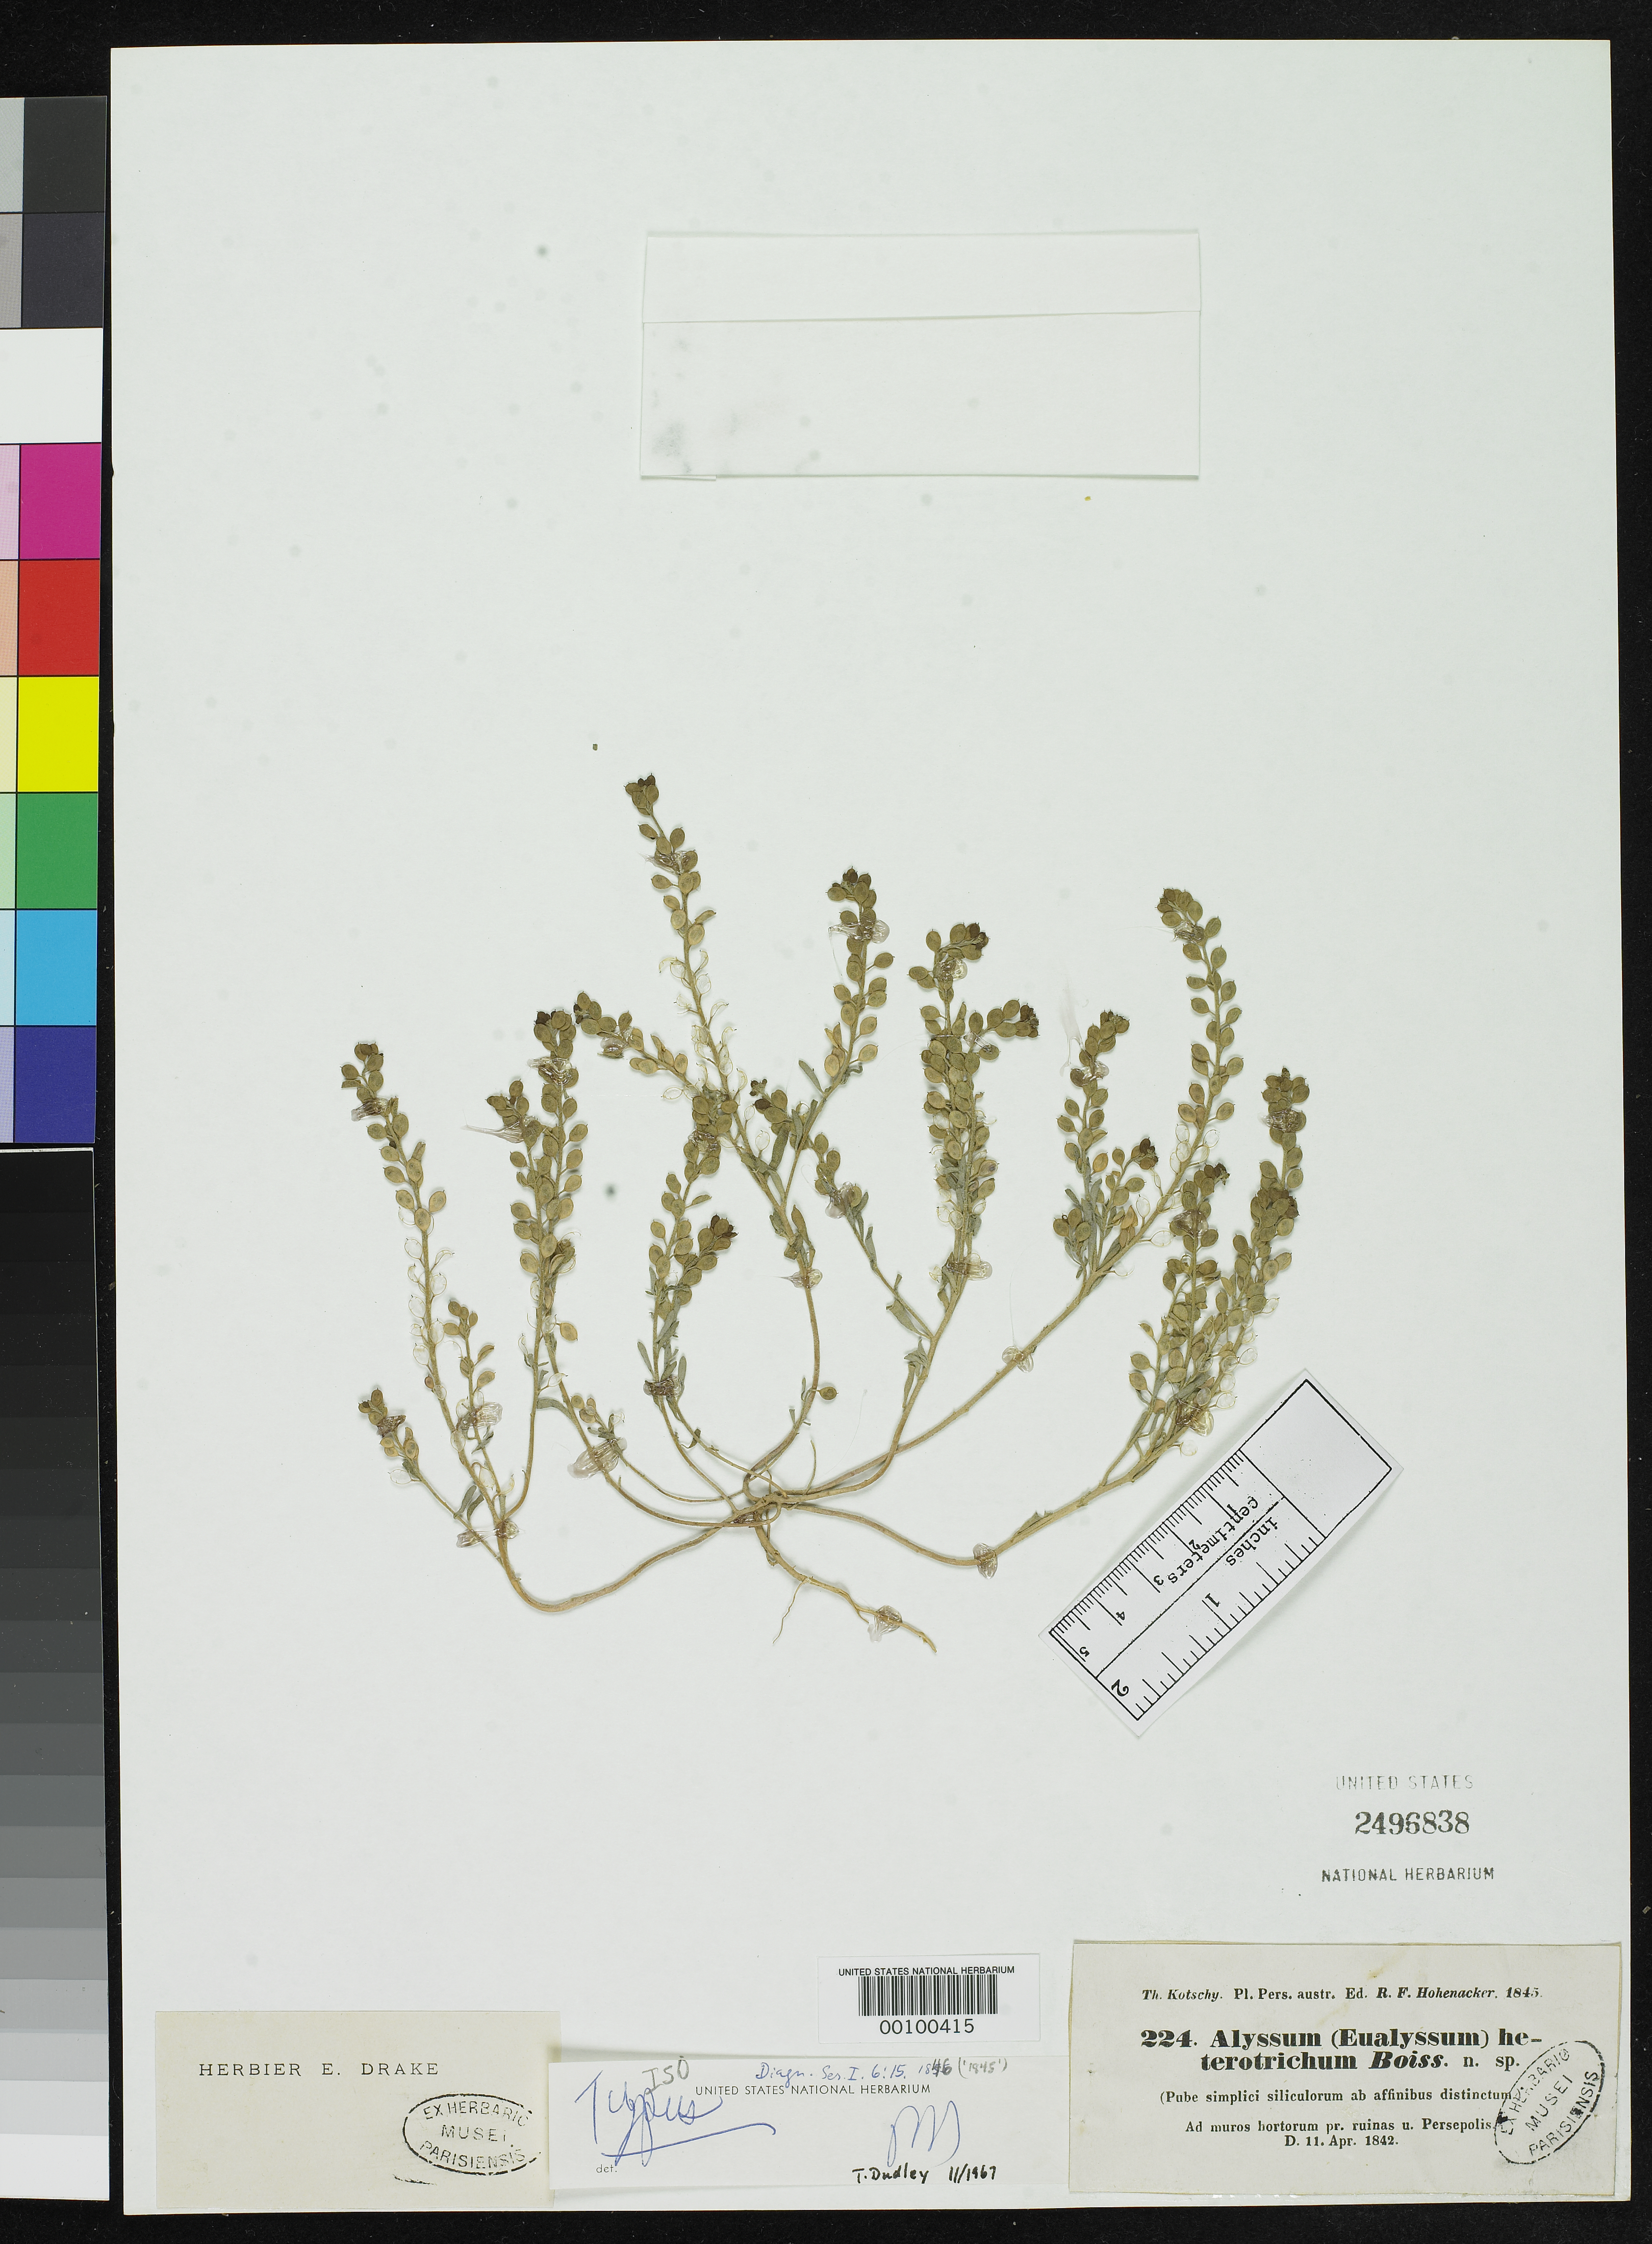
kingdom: Plantae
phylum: Tracheophyta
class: Magnoliopsida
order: Brassicales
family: Brassicaceae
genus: Alyssum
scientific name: Alyssum heterotrichum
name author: Boiss.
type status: Isotype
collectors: K. G. Kotschy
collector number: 224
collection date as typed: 11 Apr 1842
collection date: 1842-04-11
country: Iran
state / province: Fars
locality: Persepolis.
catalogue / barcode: US 2496838